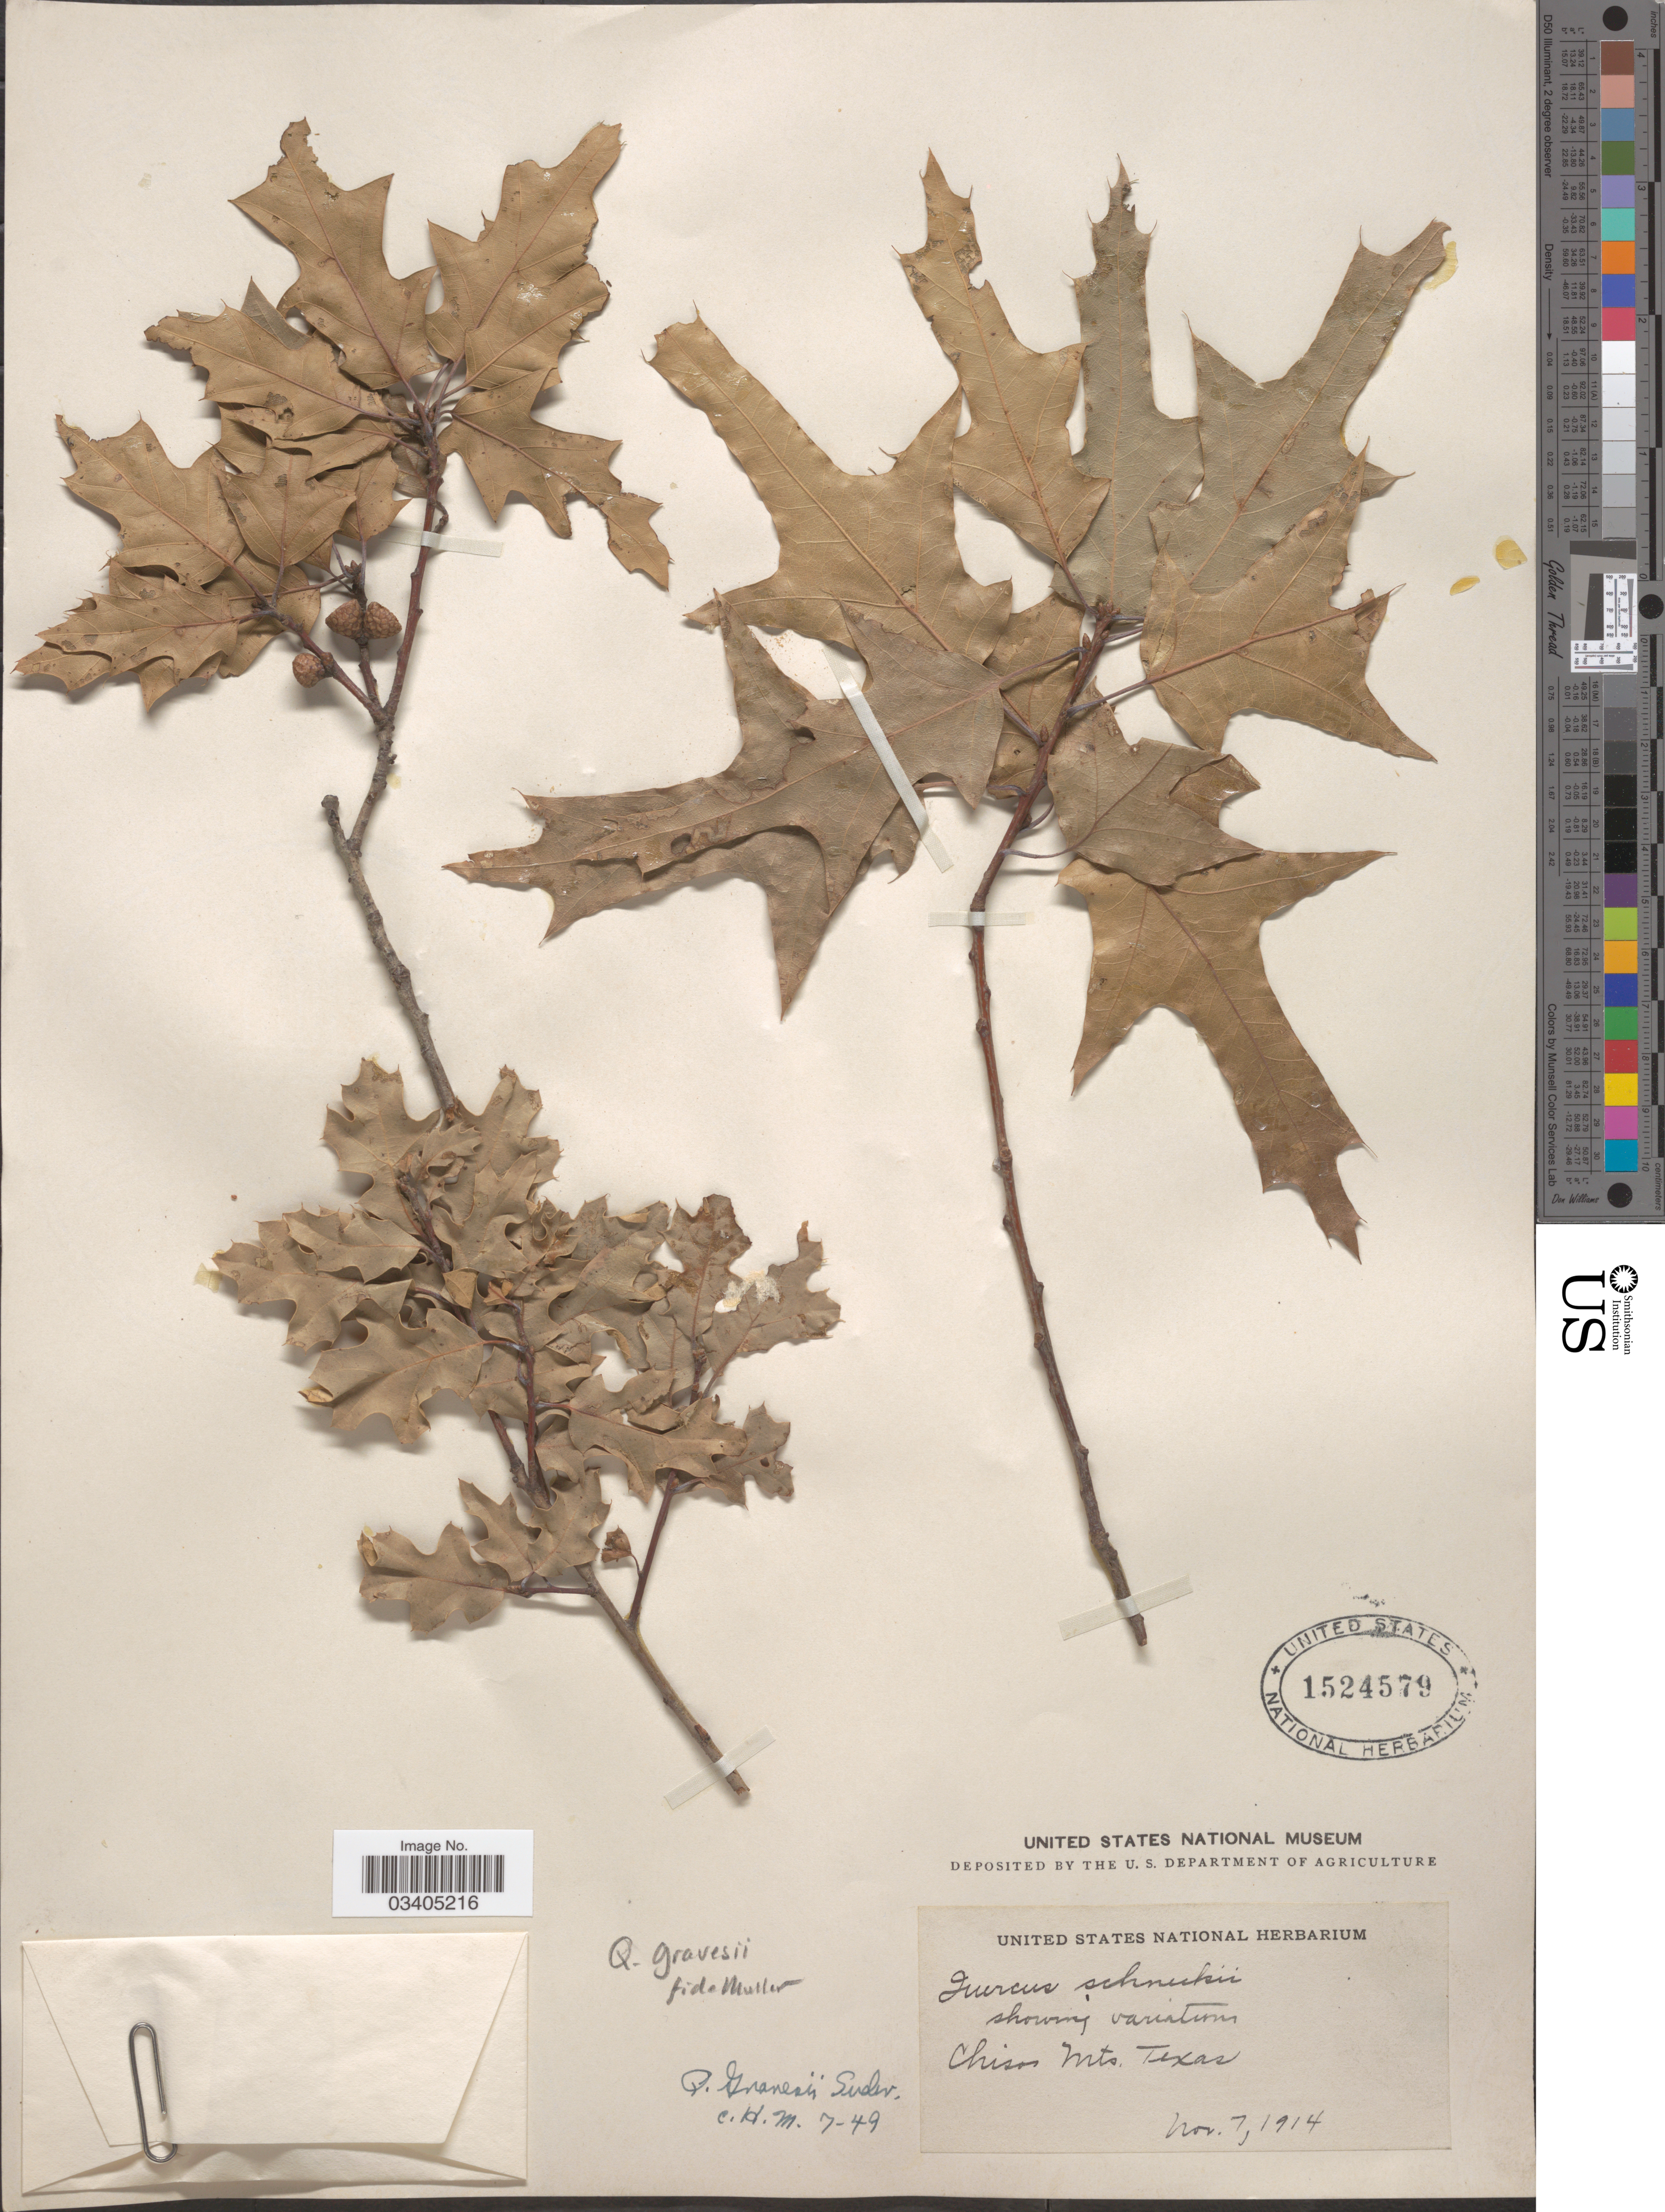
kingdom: Plantae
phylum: Tracheophyta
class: Magnoliopsida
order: Fagales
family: Fagaceae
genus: Quercus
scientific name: Quercus gravesii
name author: Sudw.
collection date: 1914-11-07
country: United States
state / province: Texas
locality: Chisos Mts.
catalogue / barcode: US 1524579